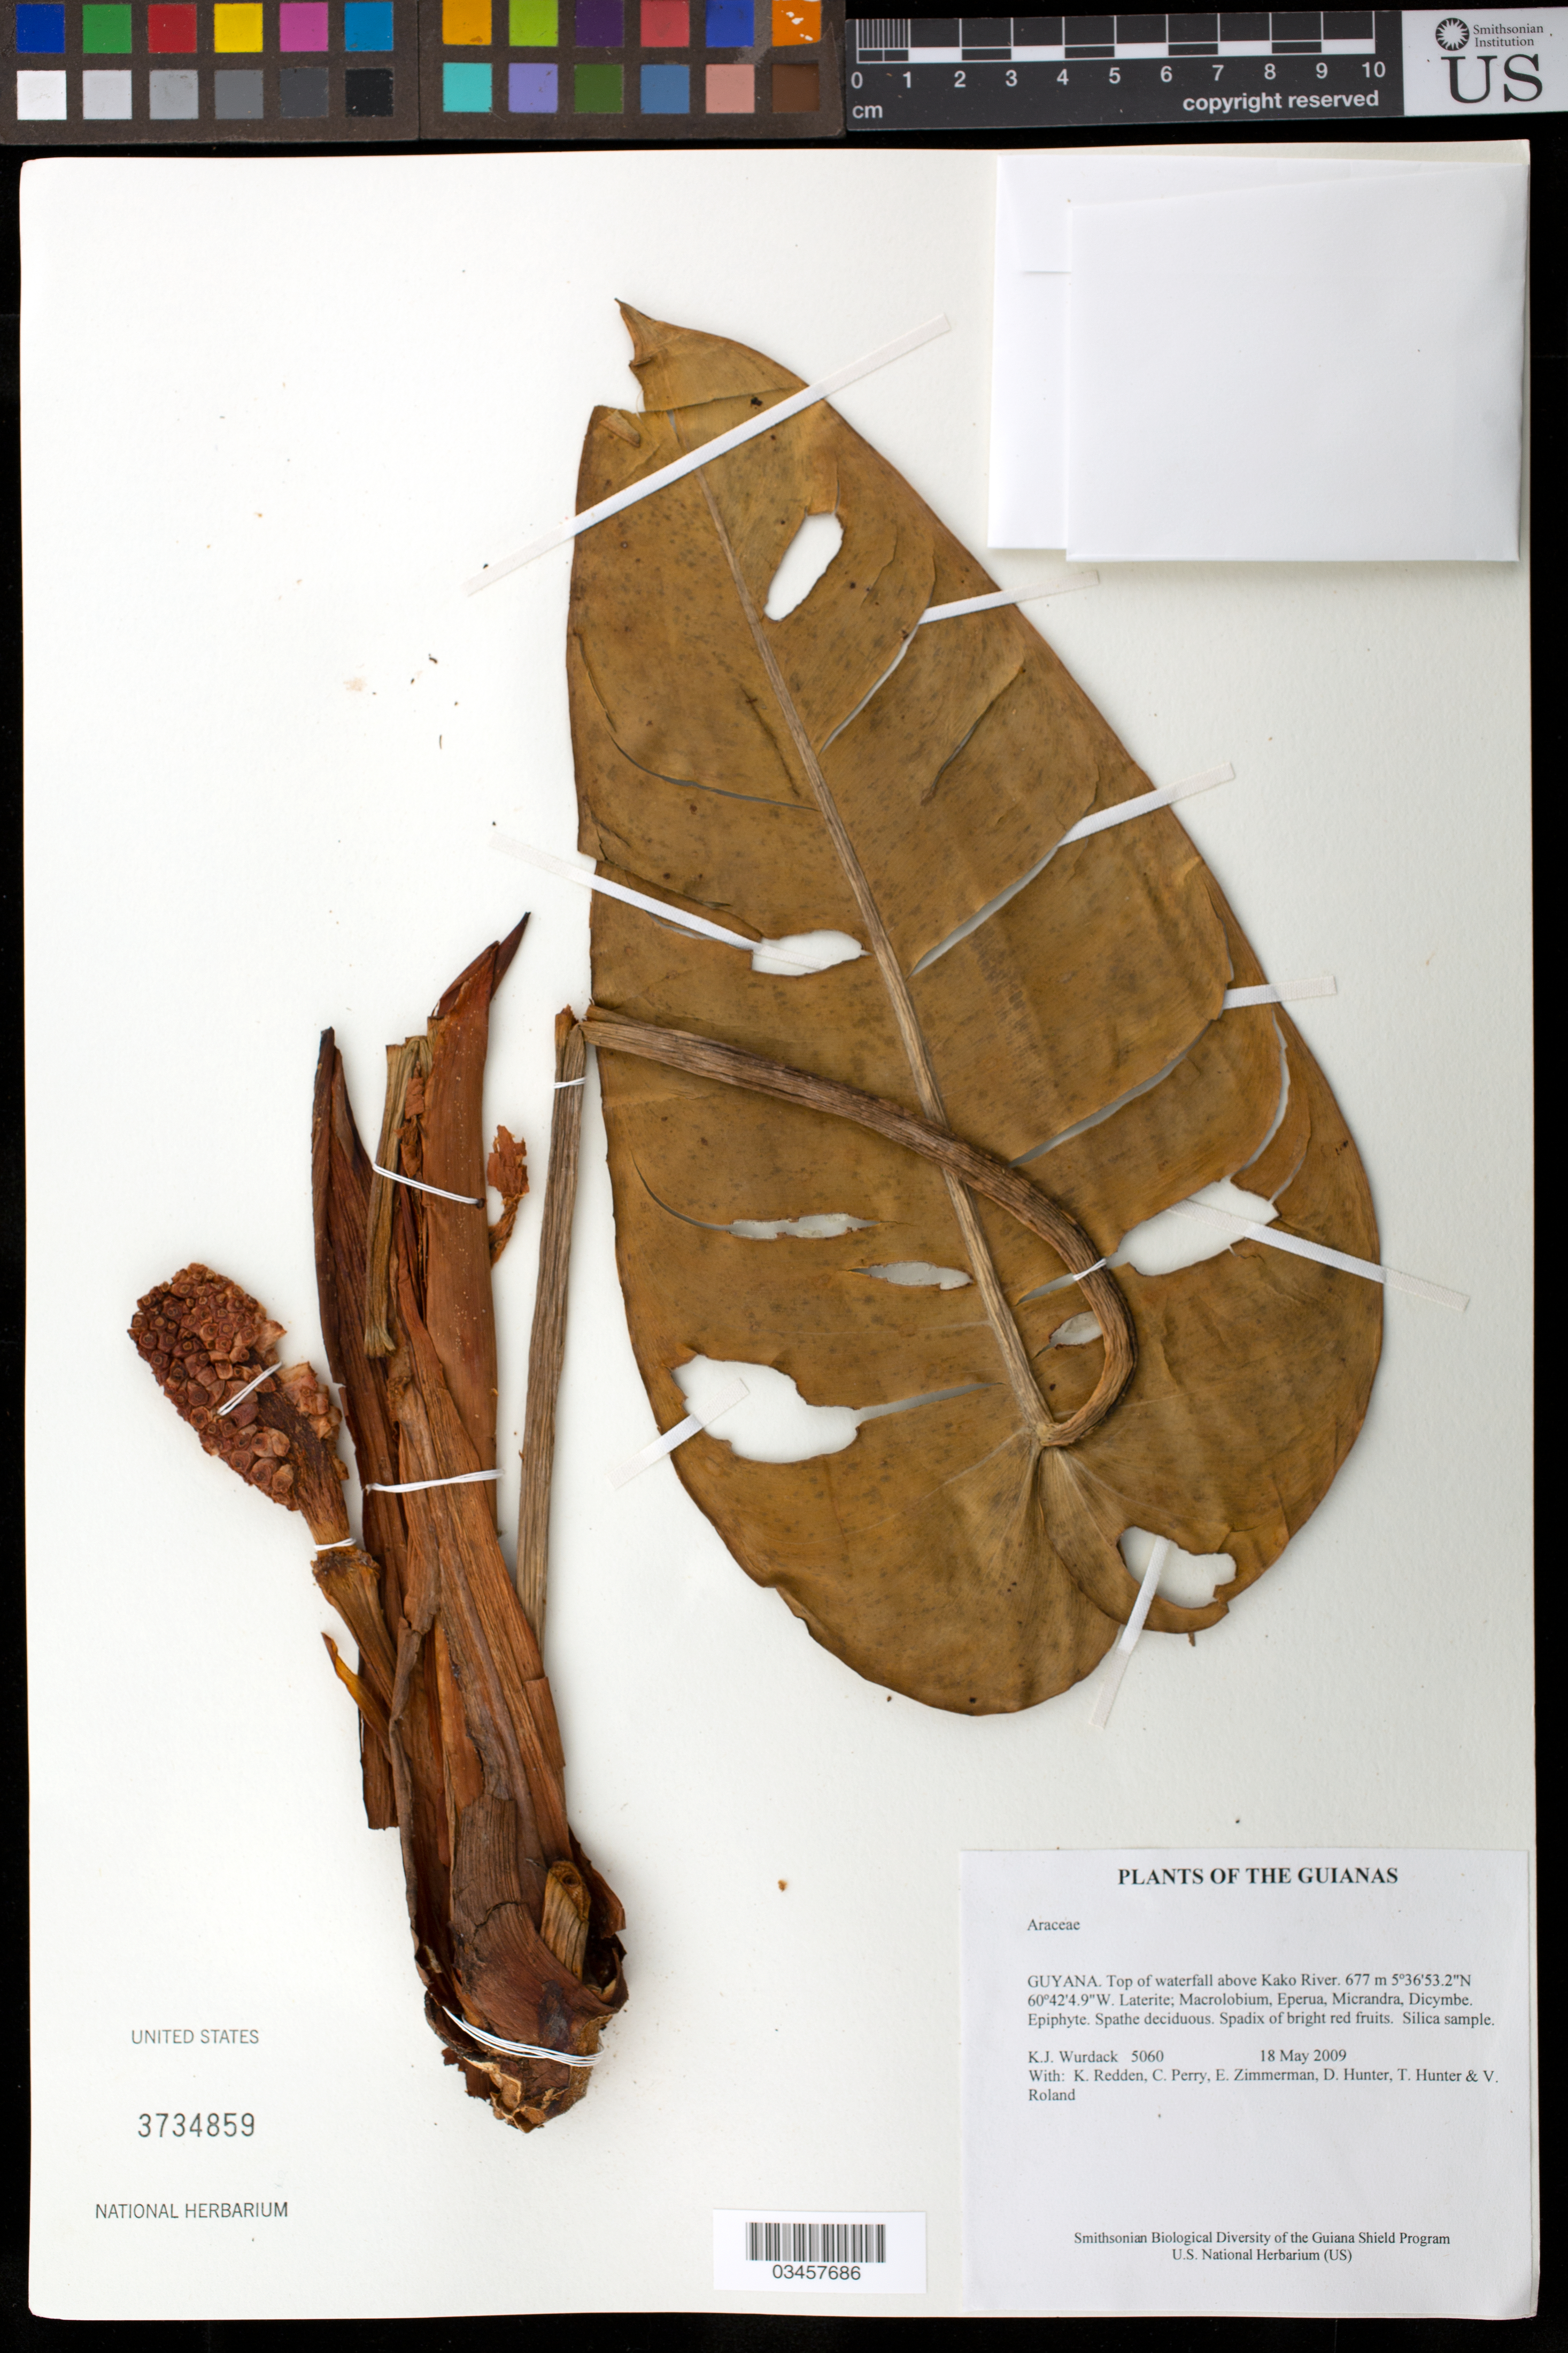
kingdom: Plantae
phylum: Tracheophyta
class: Liliopsida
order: Alismatales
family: Araceae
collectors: K. Wurdack, K. M. Redden, C. Perry, E. Zimmerman, D. Hunter, T. Hunter & V. Roland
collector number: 5060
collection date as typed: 18 May 2009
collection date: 2009-05-18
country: Guyana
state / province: Cuyuni-Mazaruni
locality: Top of waterfall above Kako River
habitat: Laterite; Macrolobium, Eperua, Micrandra, Dicymbe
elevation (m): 677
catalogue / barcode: US 3734859